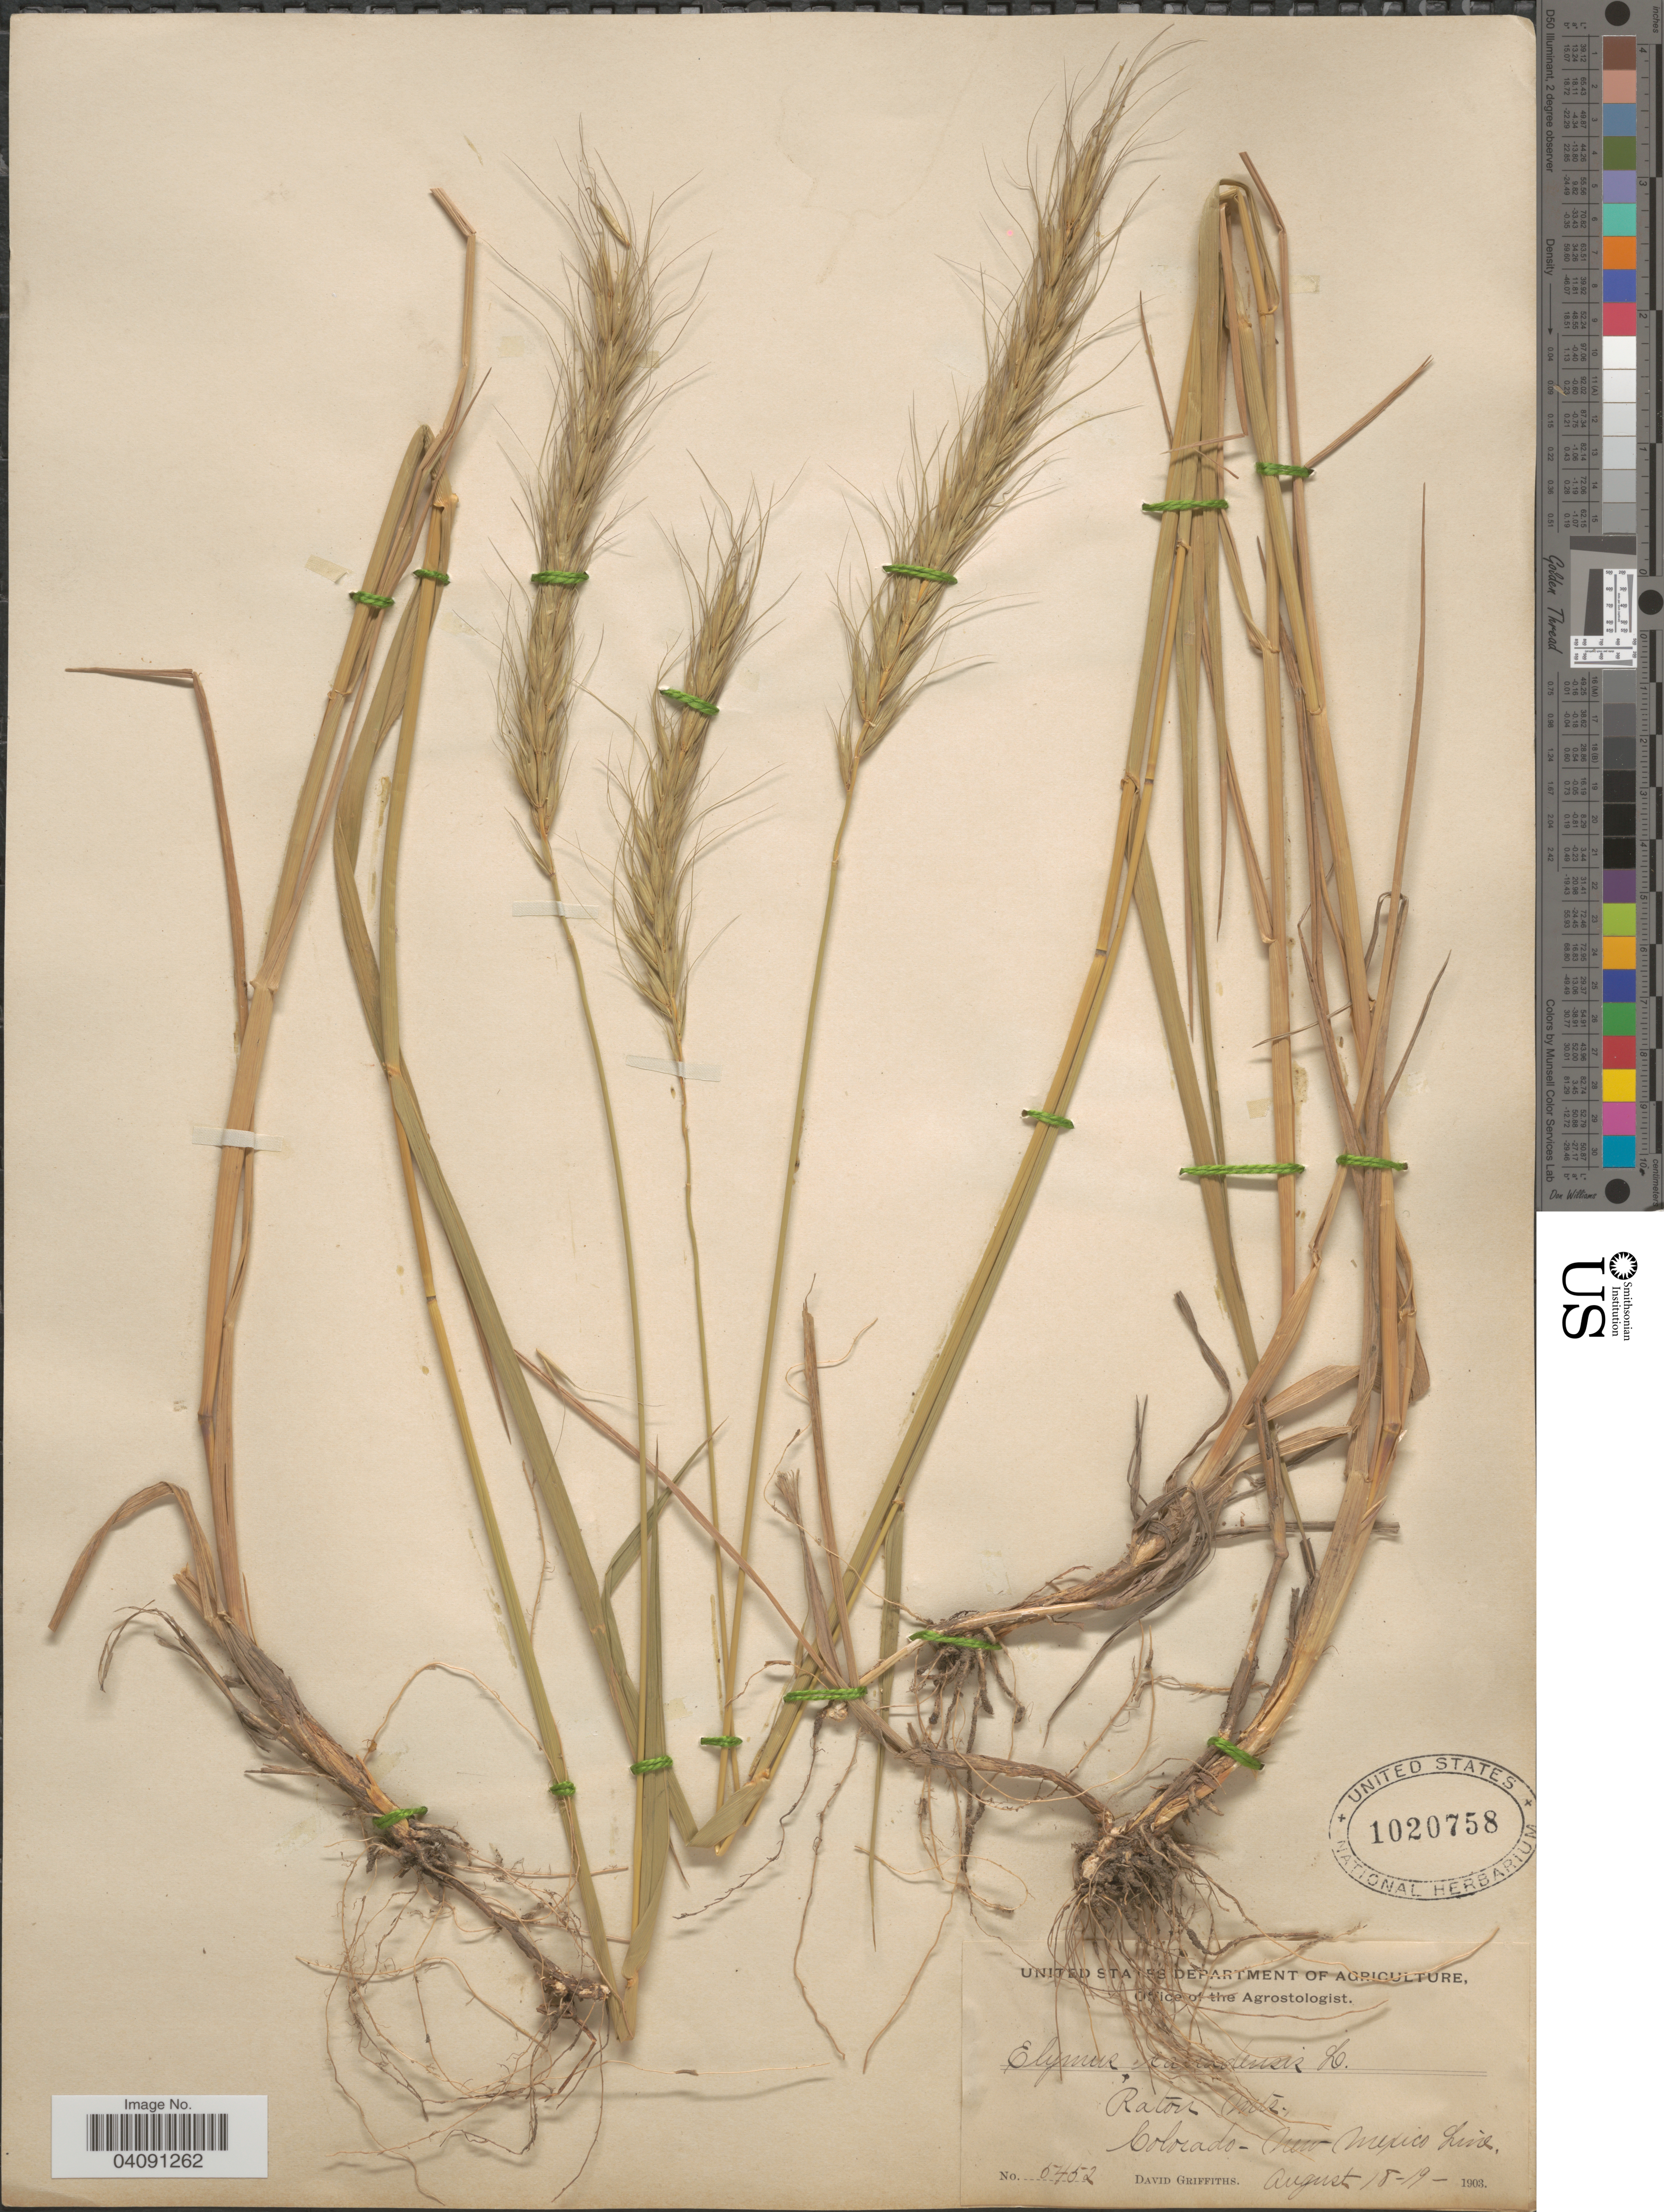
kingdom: Plantae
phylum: Tracheophyta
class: Liliopsida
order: Poales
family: Poaceae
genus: Elymus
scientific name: Elymus canadensis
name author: L.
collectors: D. Griffiths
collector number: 5452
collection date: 1903-08-18/1903-08-19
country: United States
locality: Raton Mts. Colorado-New Mexico Line.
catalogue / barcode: US 1020758